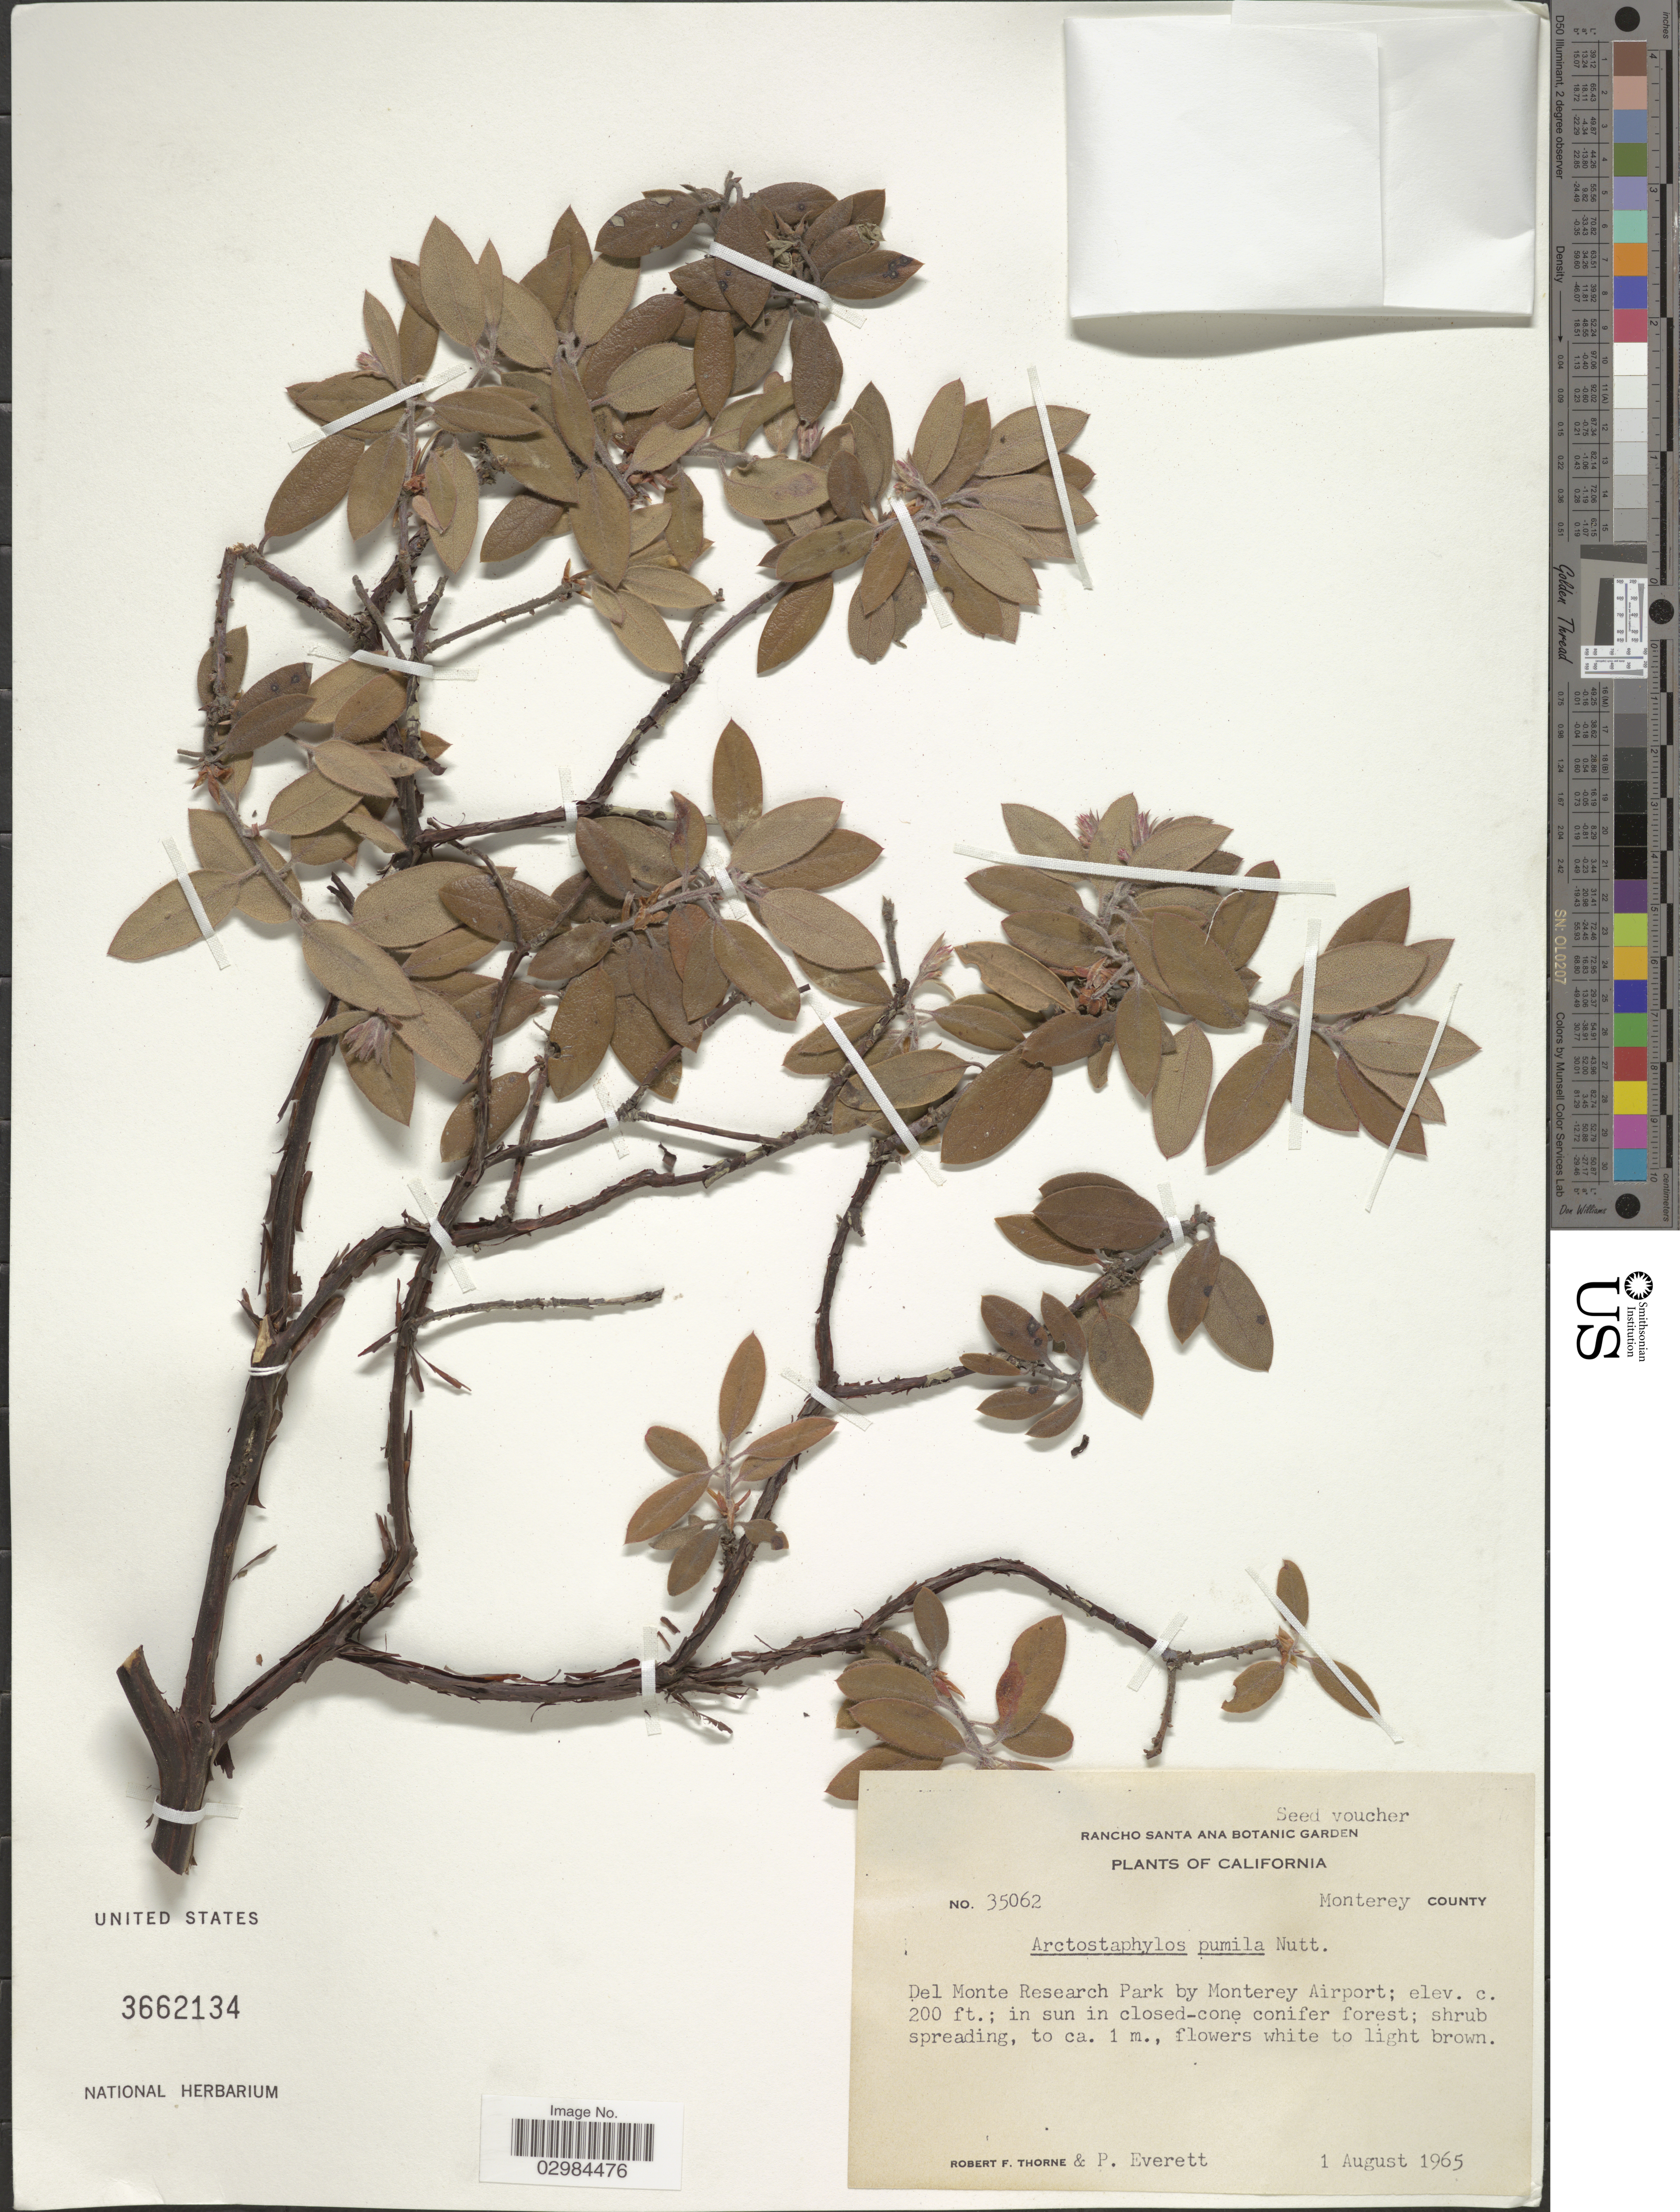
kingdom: Plantae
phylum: Tracheophyta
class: Magnoliopsida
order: Ericales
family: Ericaceae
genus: Arctostaphylos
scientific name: Arctostaphylos pumila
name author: Nutt.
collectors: R. F. Thorne & P. Everett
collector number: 35062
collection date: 1965-08-01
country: United States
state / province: California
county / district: Monterey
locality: Monterey County. Del Monte Research Park by Monterey Airport.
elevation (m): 61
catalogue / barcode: US 3662134